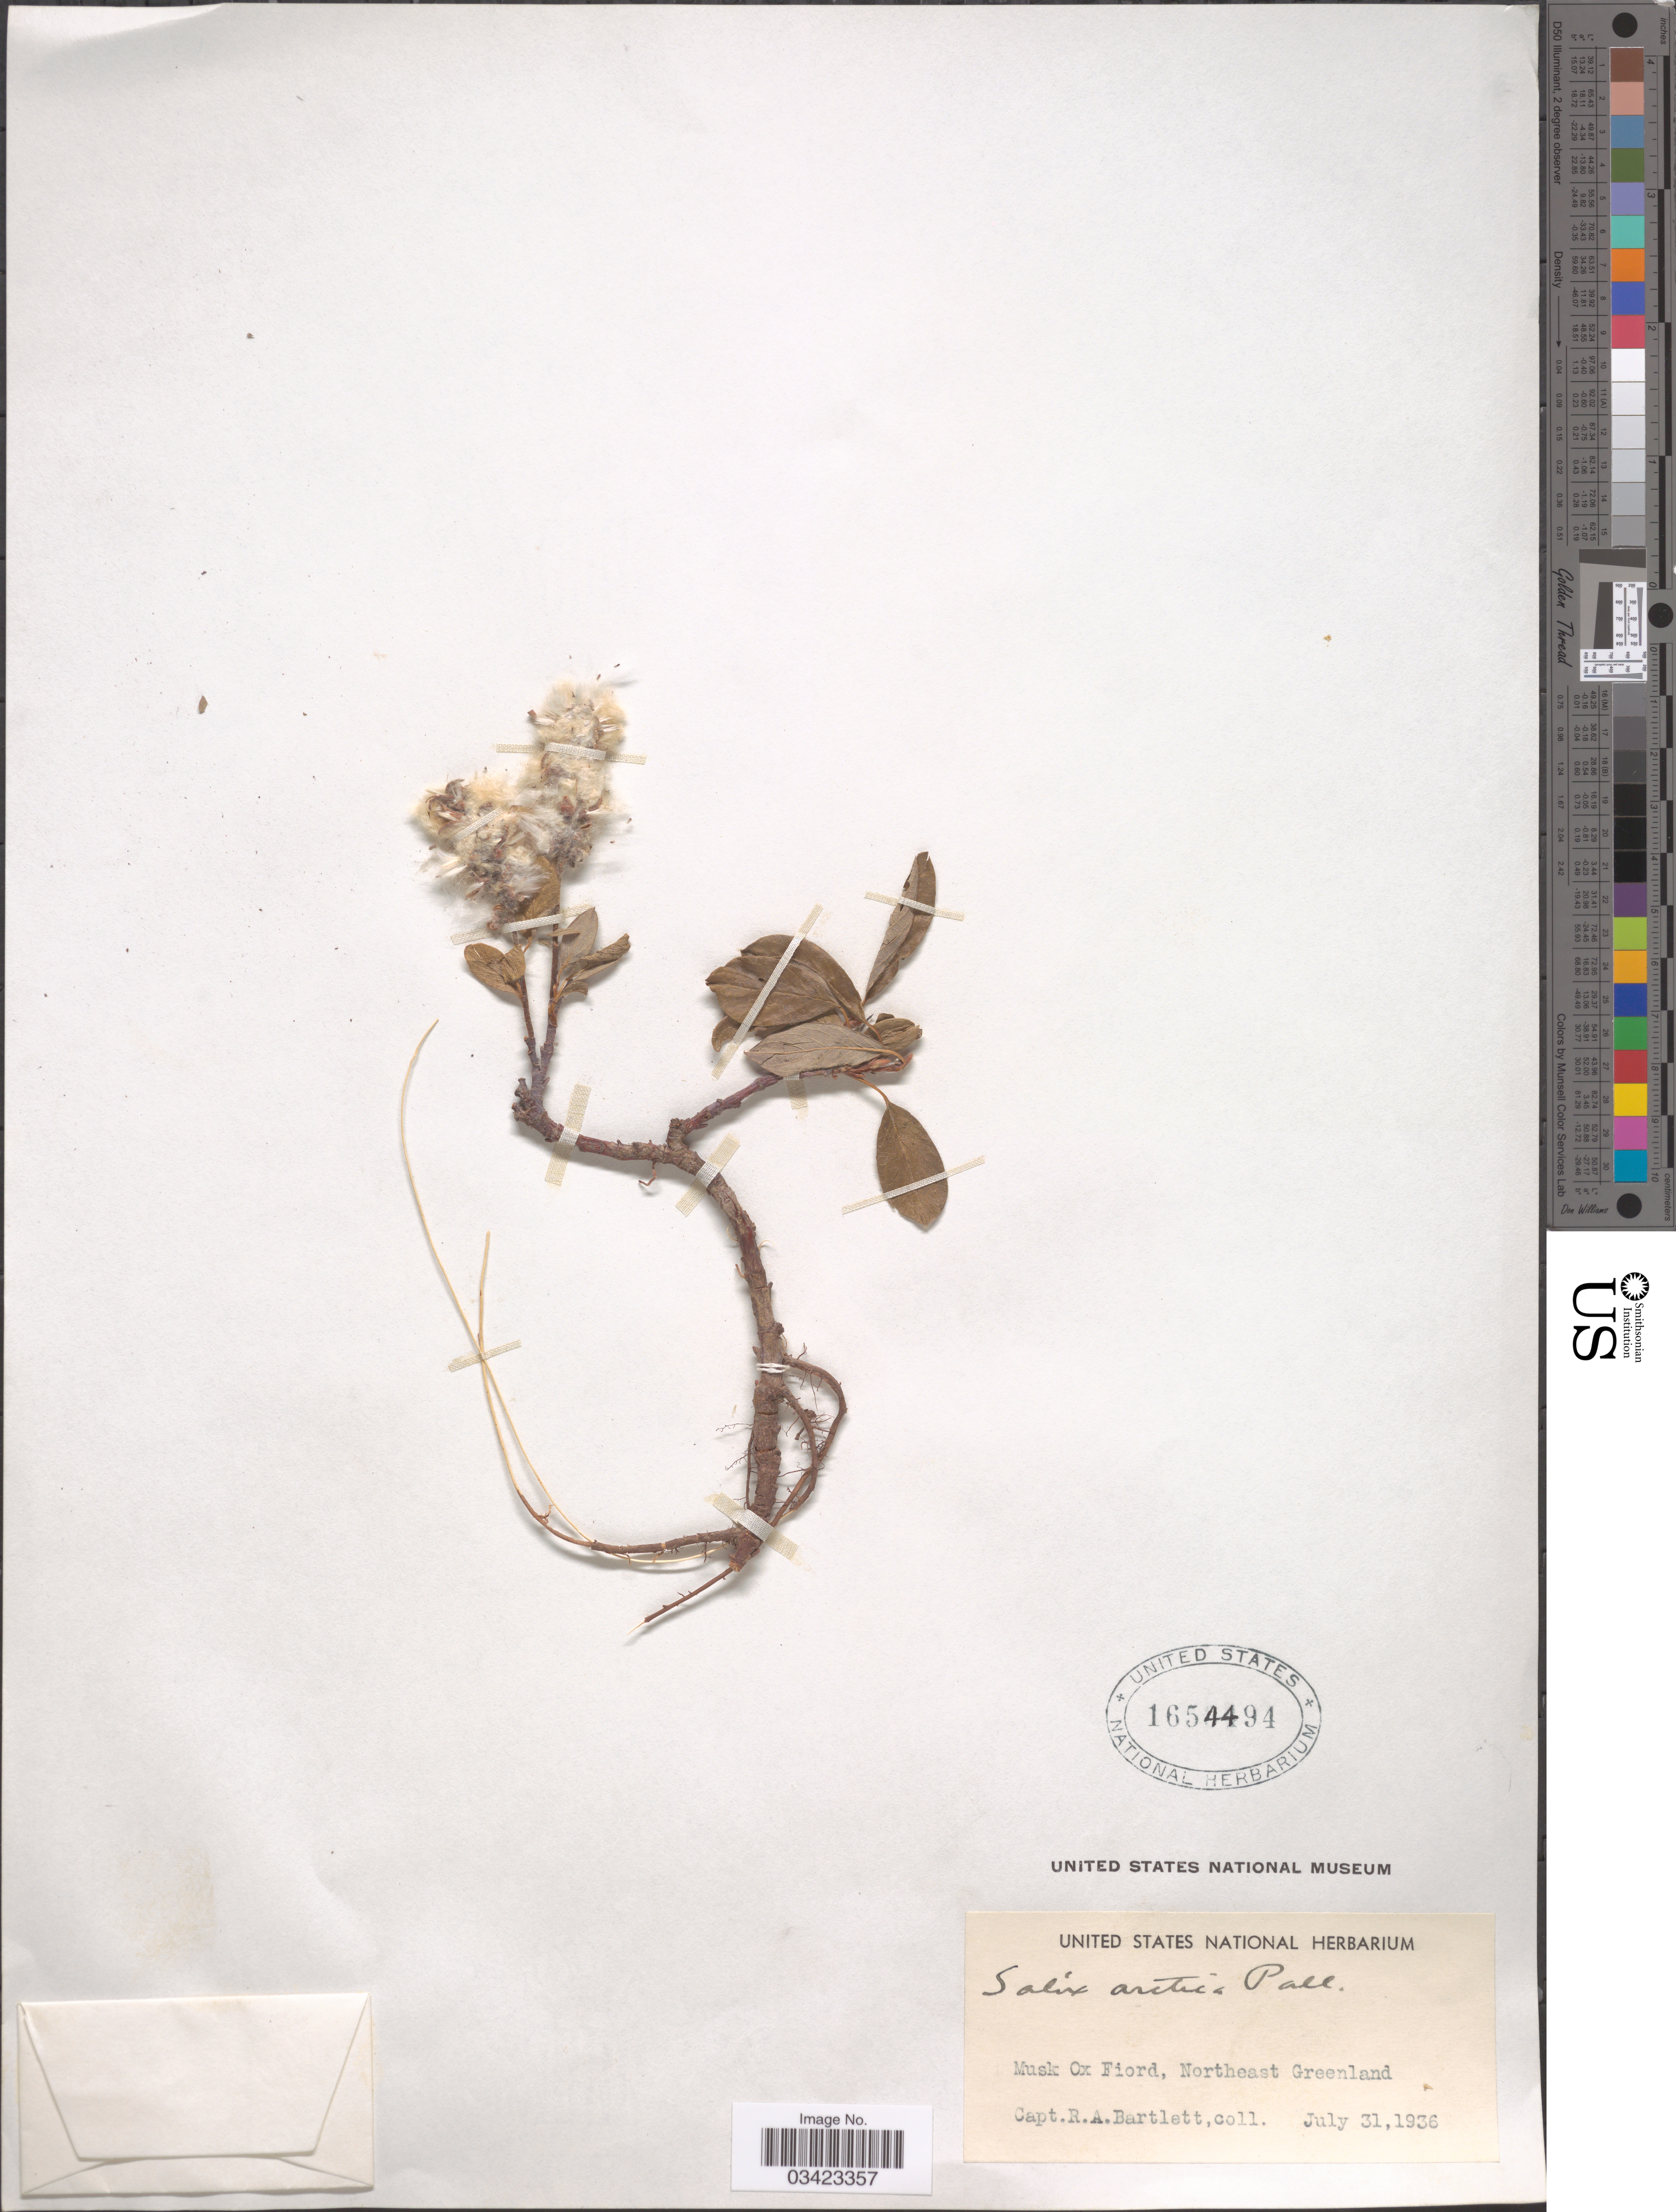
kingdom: Plantae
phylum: Tracheophyta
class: Magnoliopsida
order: Malpighiales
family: Salicaceae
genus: Salix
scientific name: Salix arctica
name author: Pall.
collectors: R. A. Bartlett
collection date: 1936-07-31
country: Greenland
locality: Musk Ox Fiord, Northeast Greenland.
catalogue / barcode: US 1654494